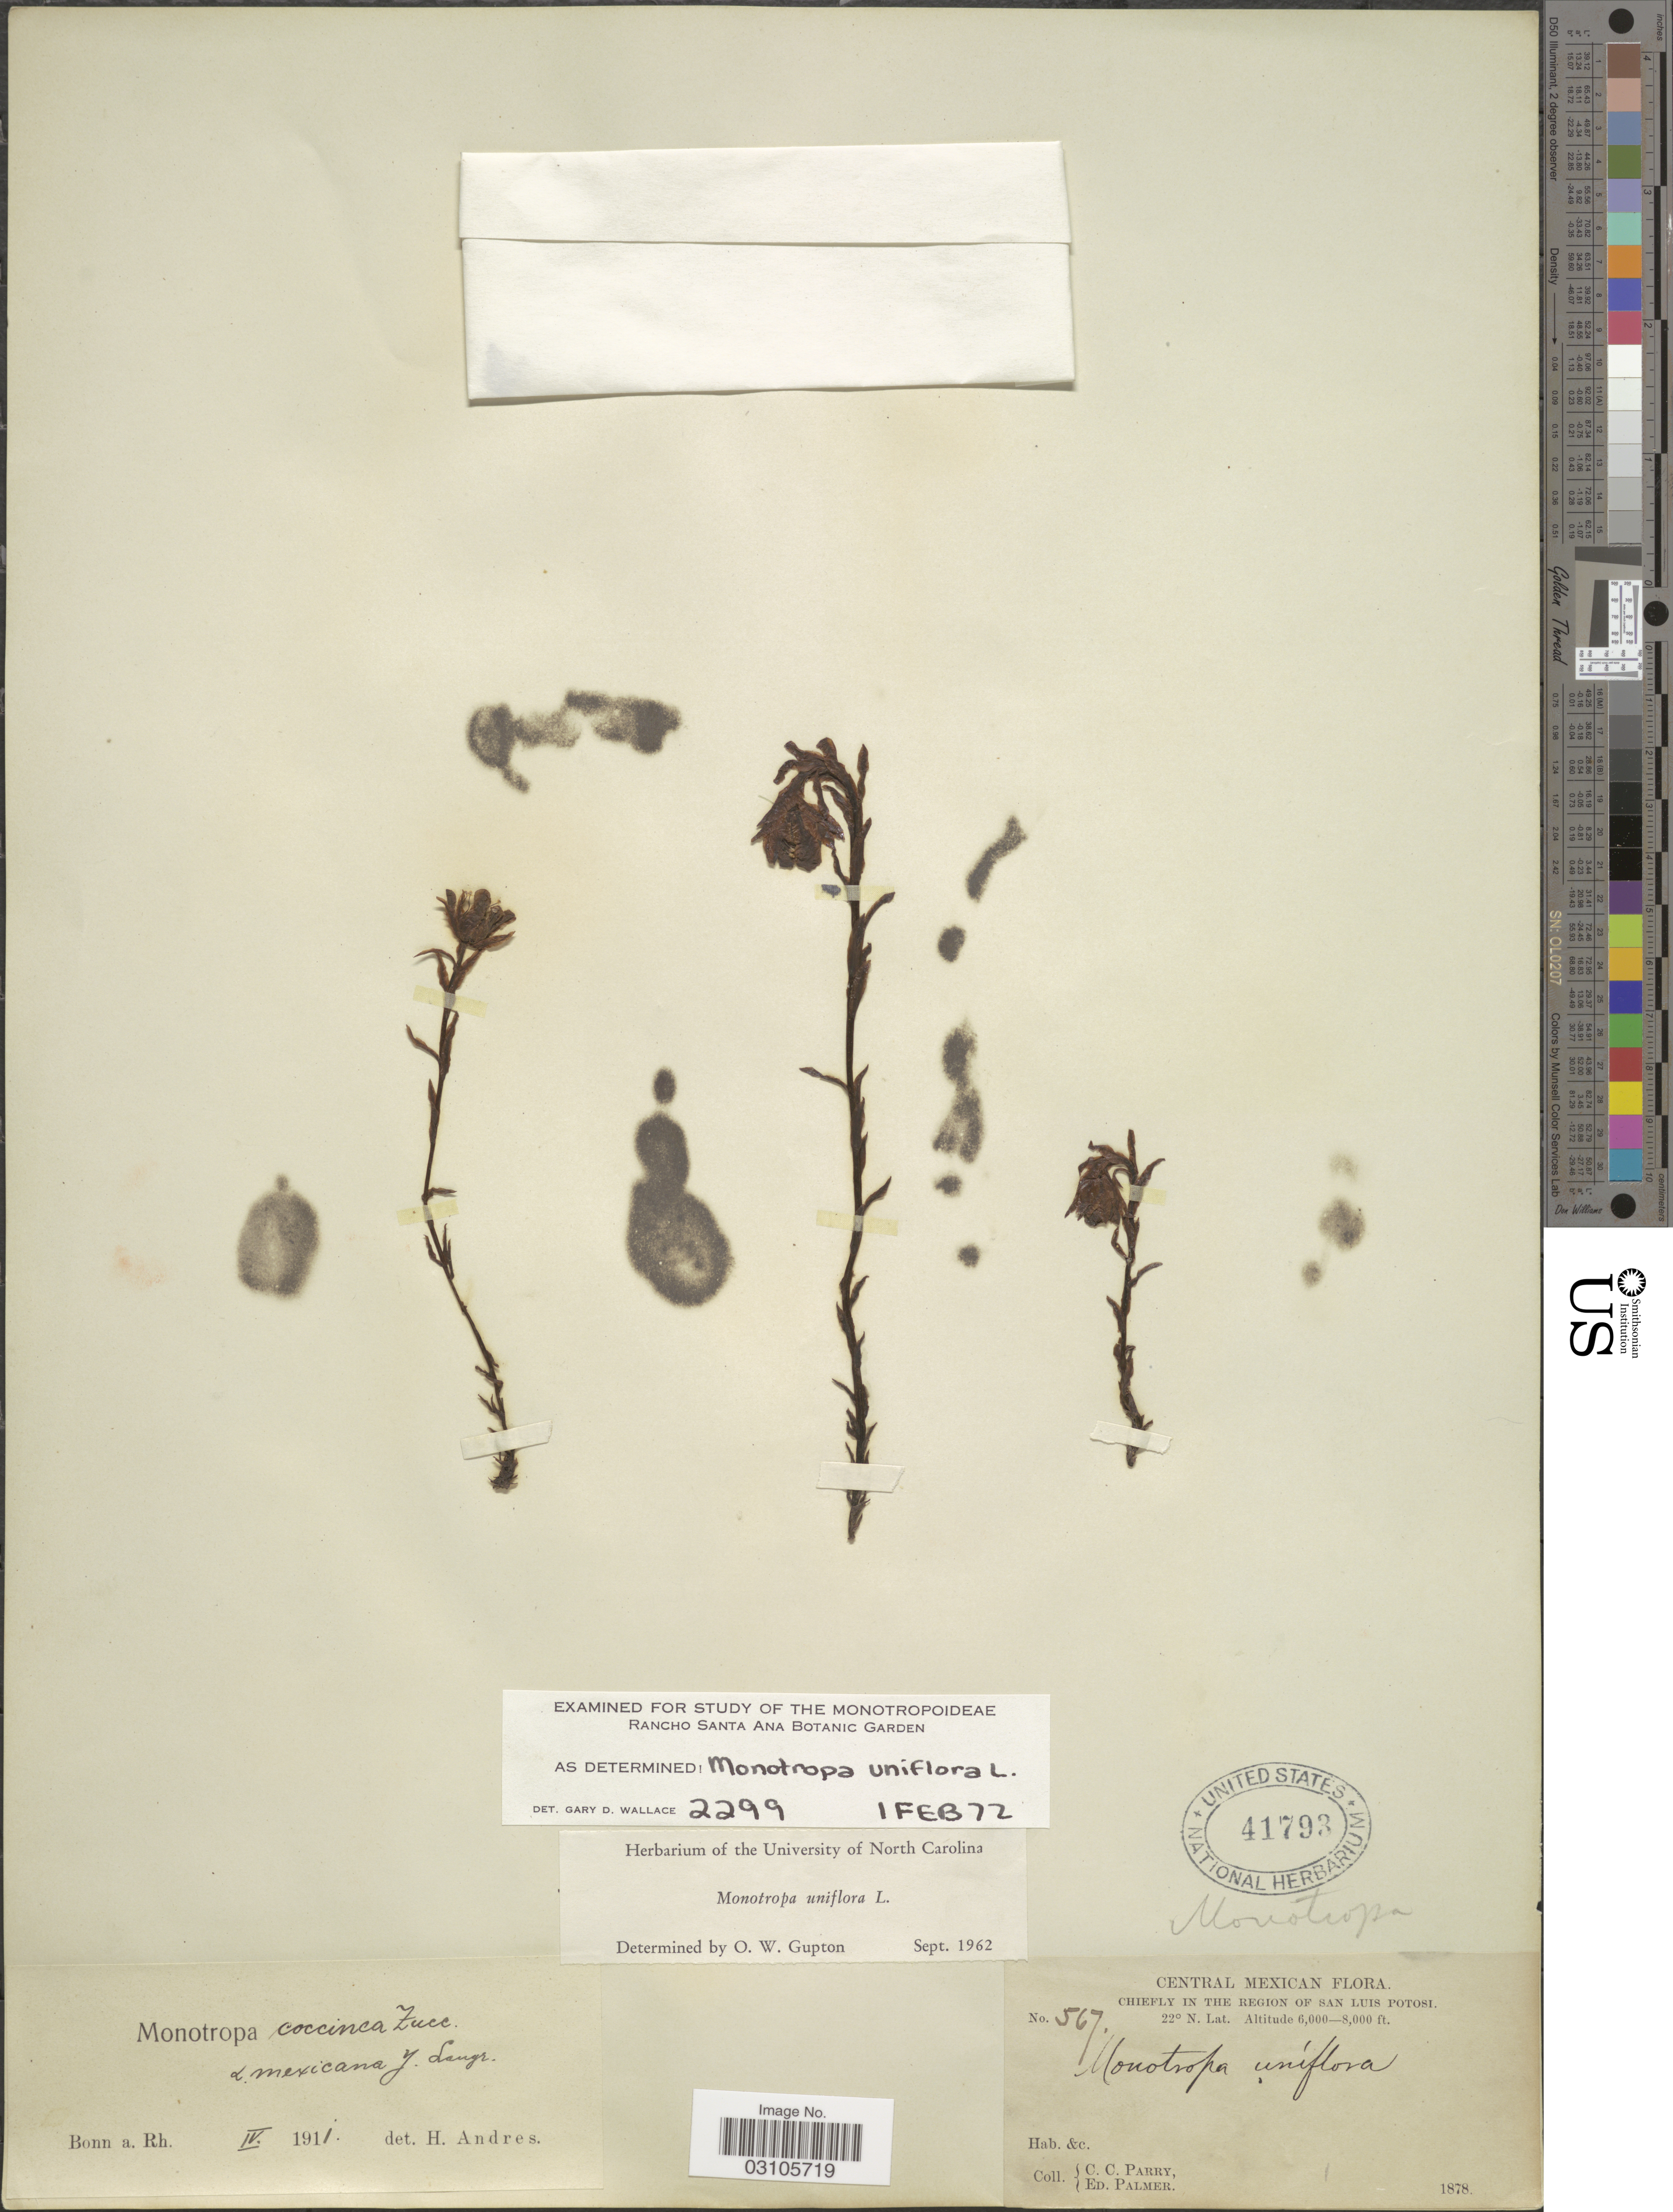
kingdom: Plantae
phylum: Tracheophyta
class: Magnoliopsida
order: Ericales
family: Ericaceae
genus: Monotropa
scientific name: Monotropa uniflora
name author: L.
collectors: C. C. Parry & E. Palmer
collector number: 567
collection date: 1878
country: Mexico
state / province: San Luis Potosí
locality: Central Mexican. Chiefly in the Region of San Luis Potosi.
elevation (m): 1829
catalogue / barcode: US 41793